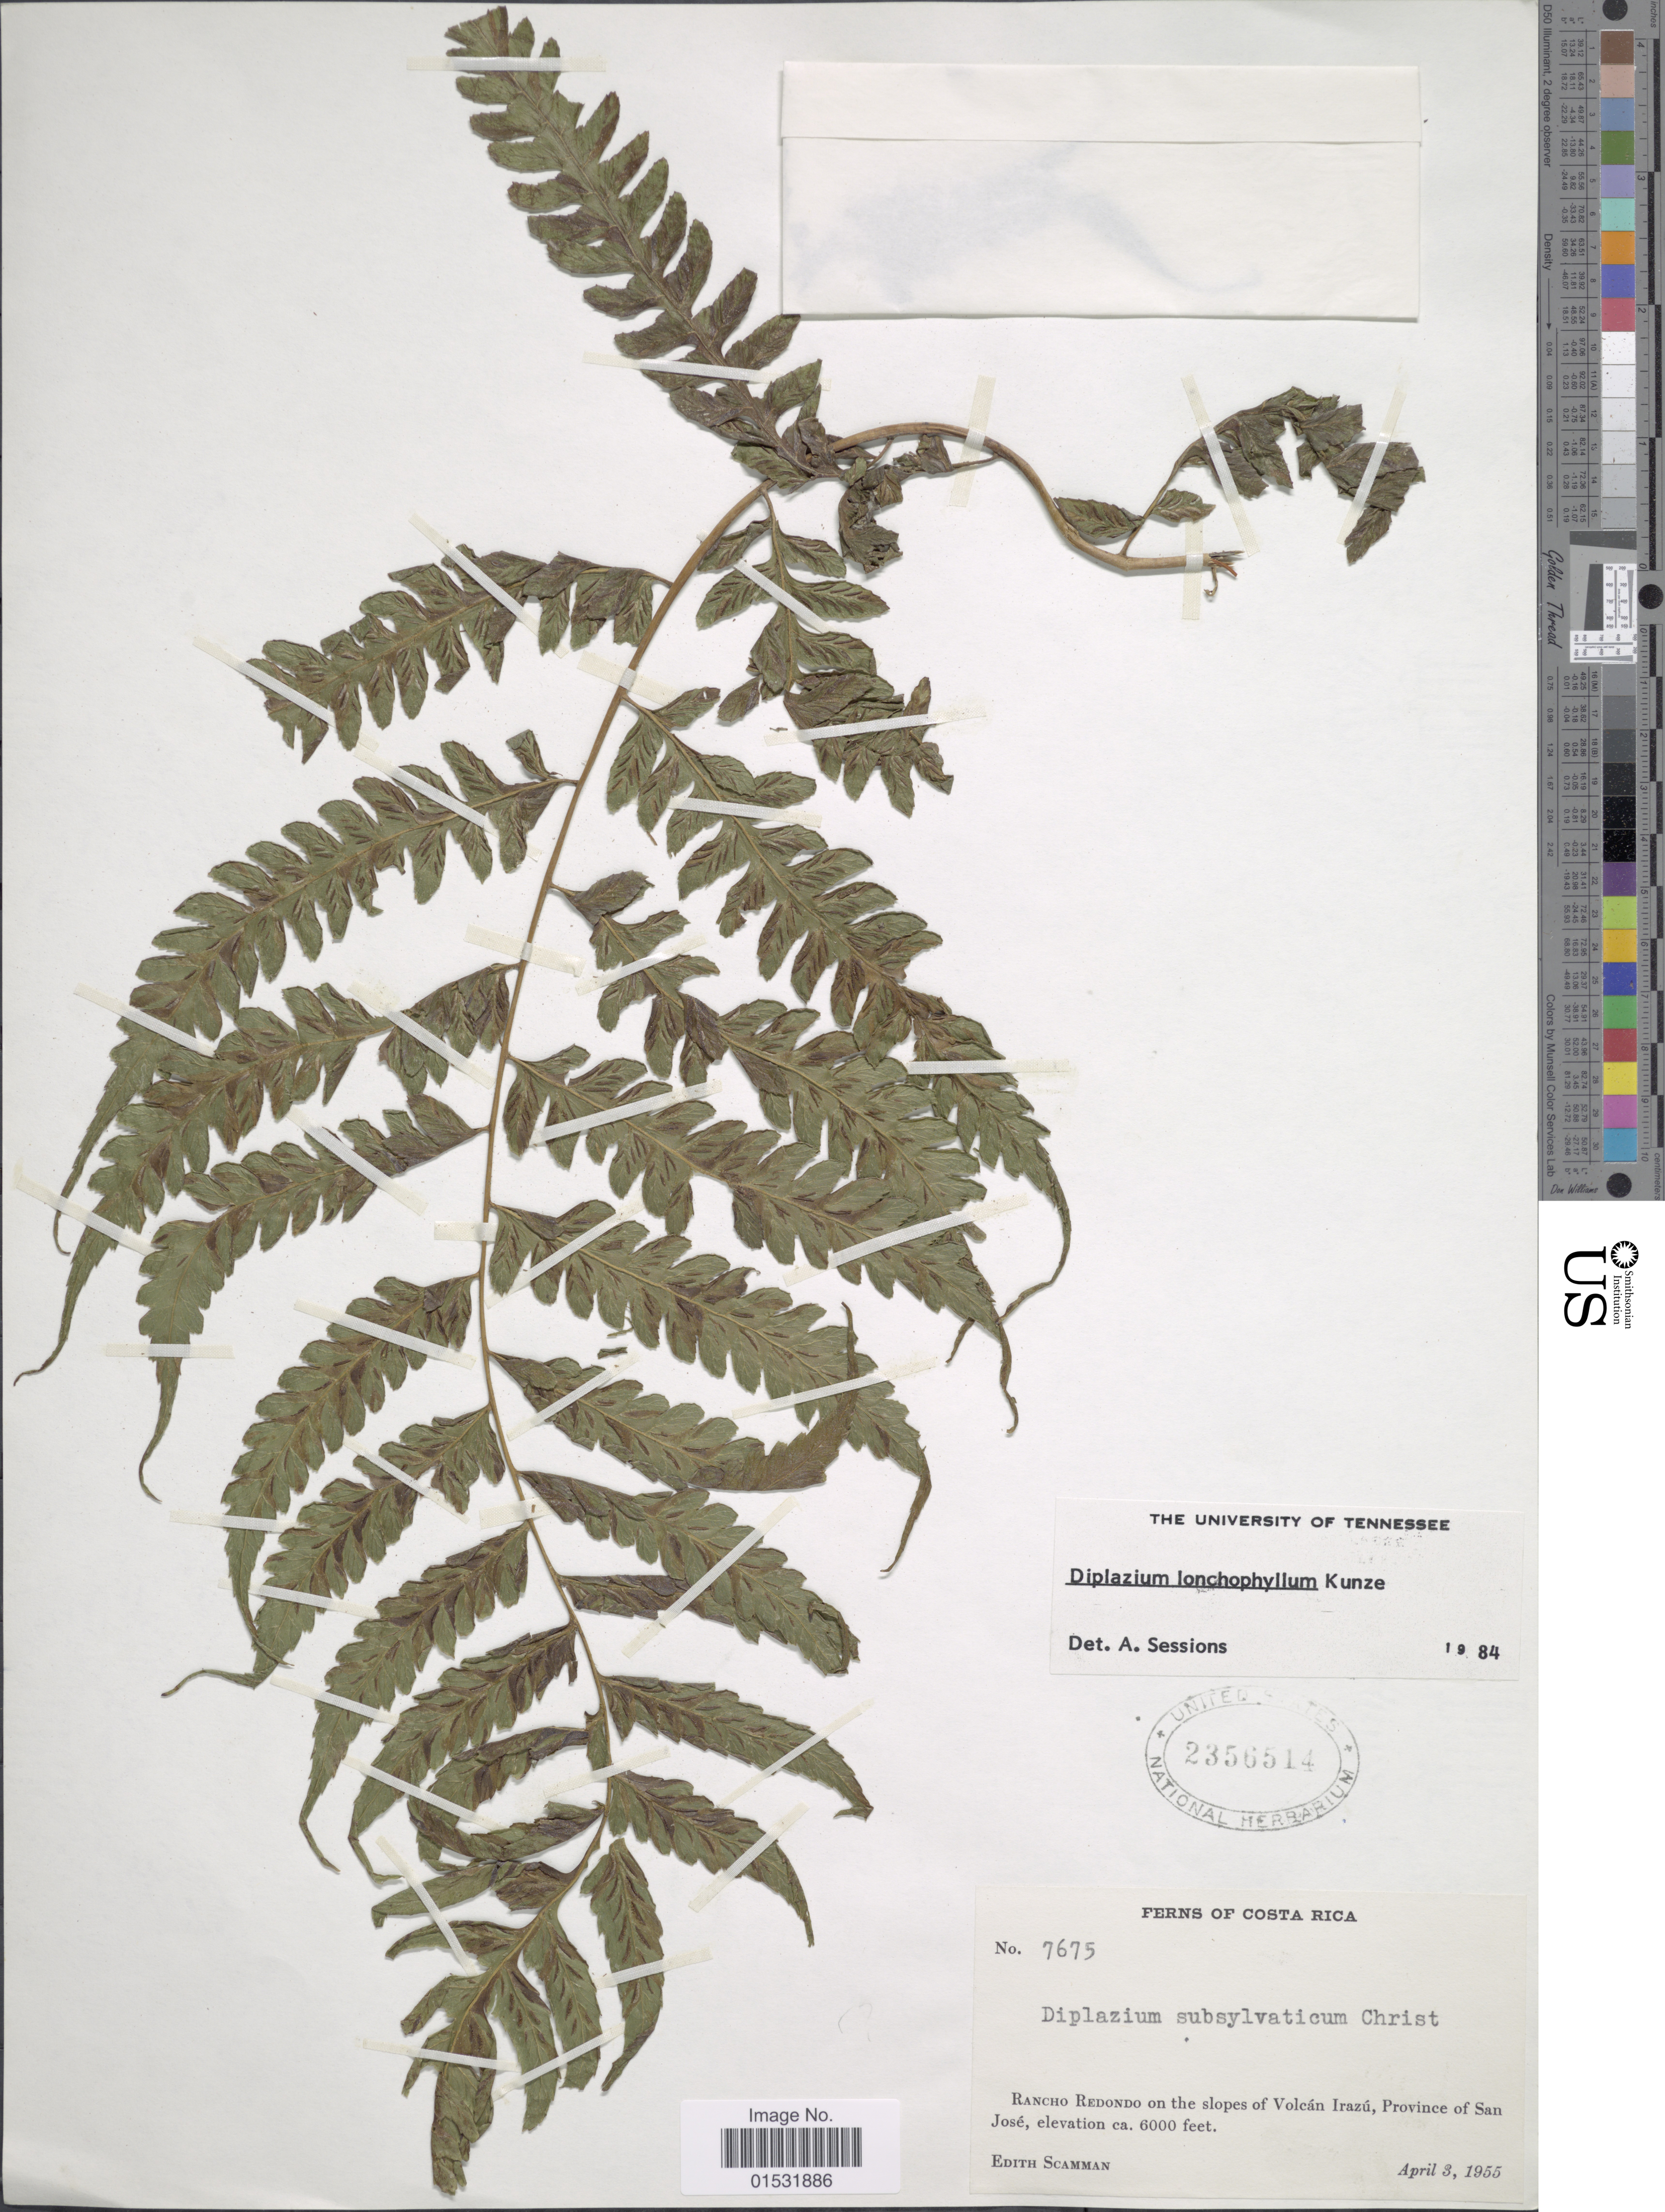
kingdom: Plantae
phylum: Tracheophyta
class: Polypodiopsida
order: Polypodiales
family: Athyriaceae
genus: Diplazium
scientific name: Diplazium lonchophyllum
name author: Kunze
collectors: E. Scamman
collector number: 7675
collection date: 1955-04-03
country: Costa Rica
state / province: San José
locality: Rancho Redondo on the slopes of Volcán Irazú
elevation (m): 1829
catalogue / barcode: US 2356514